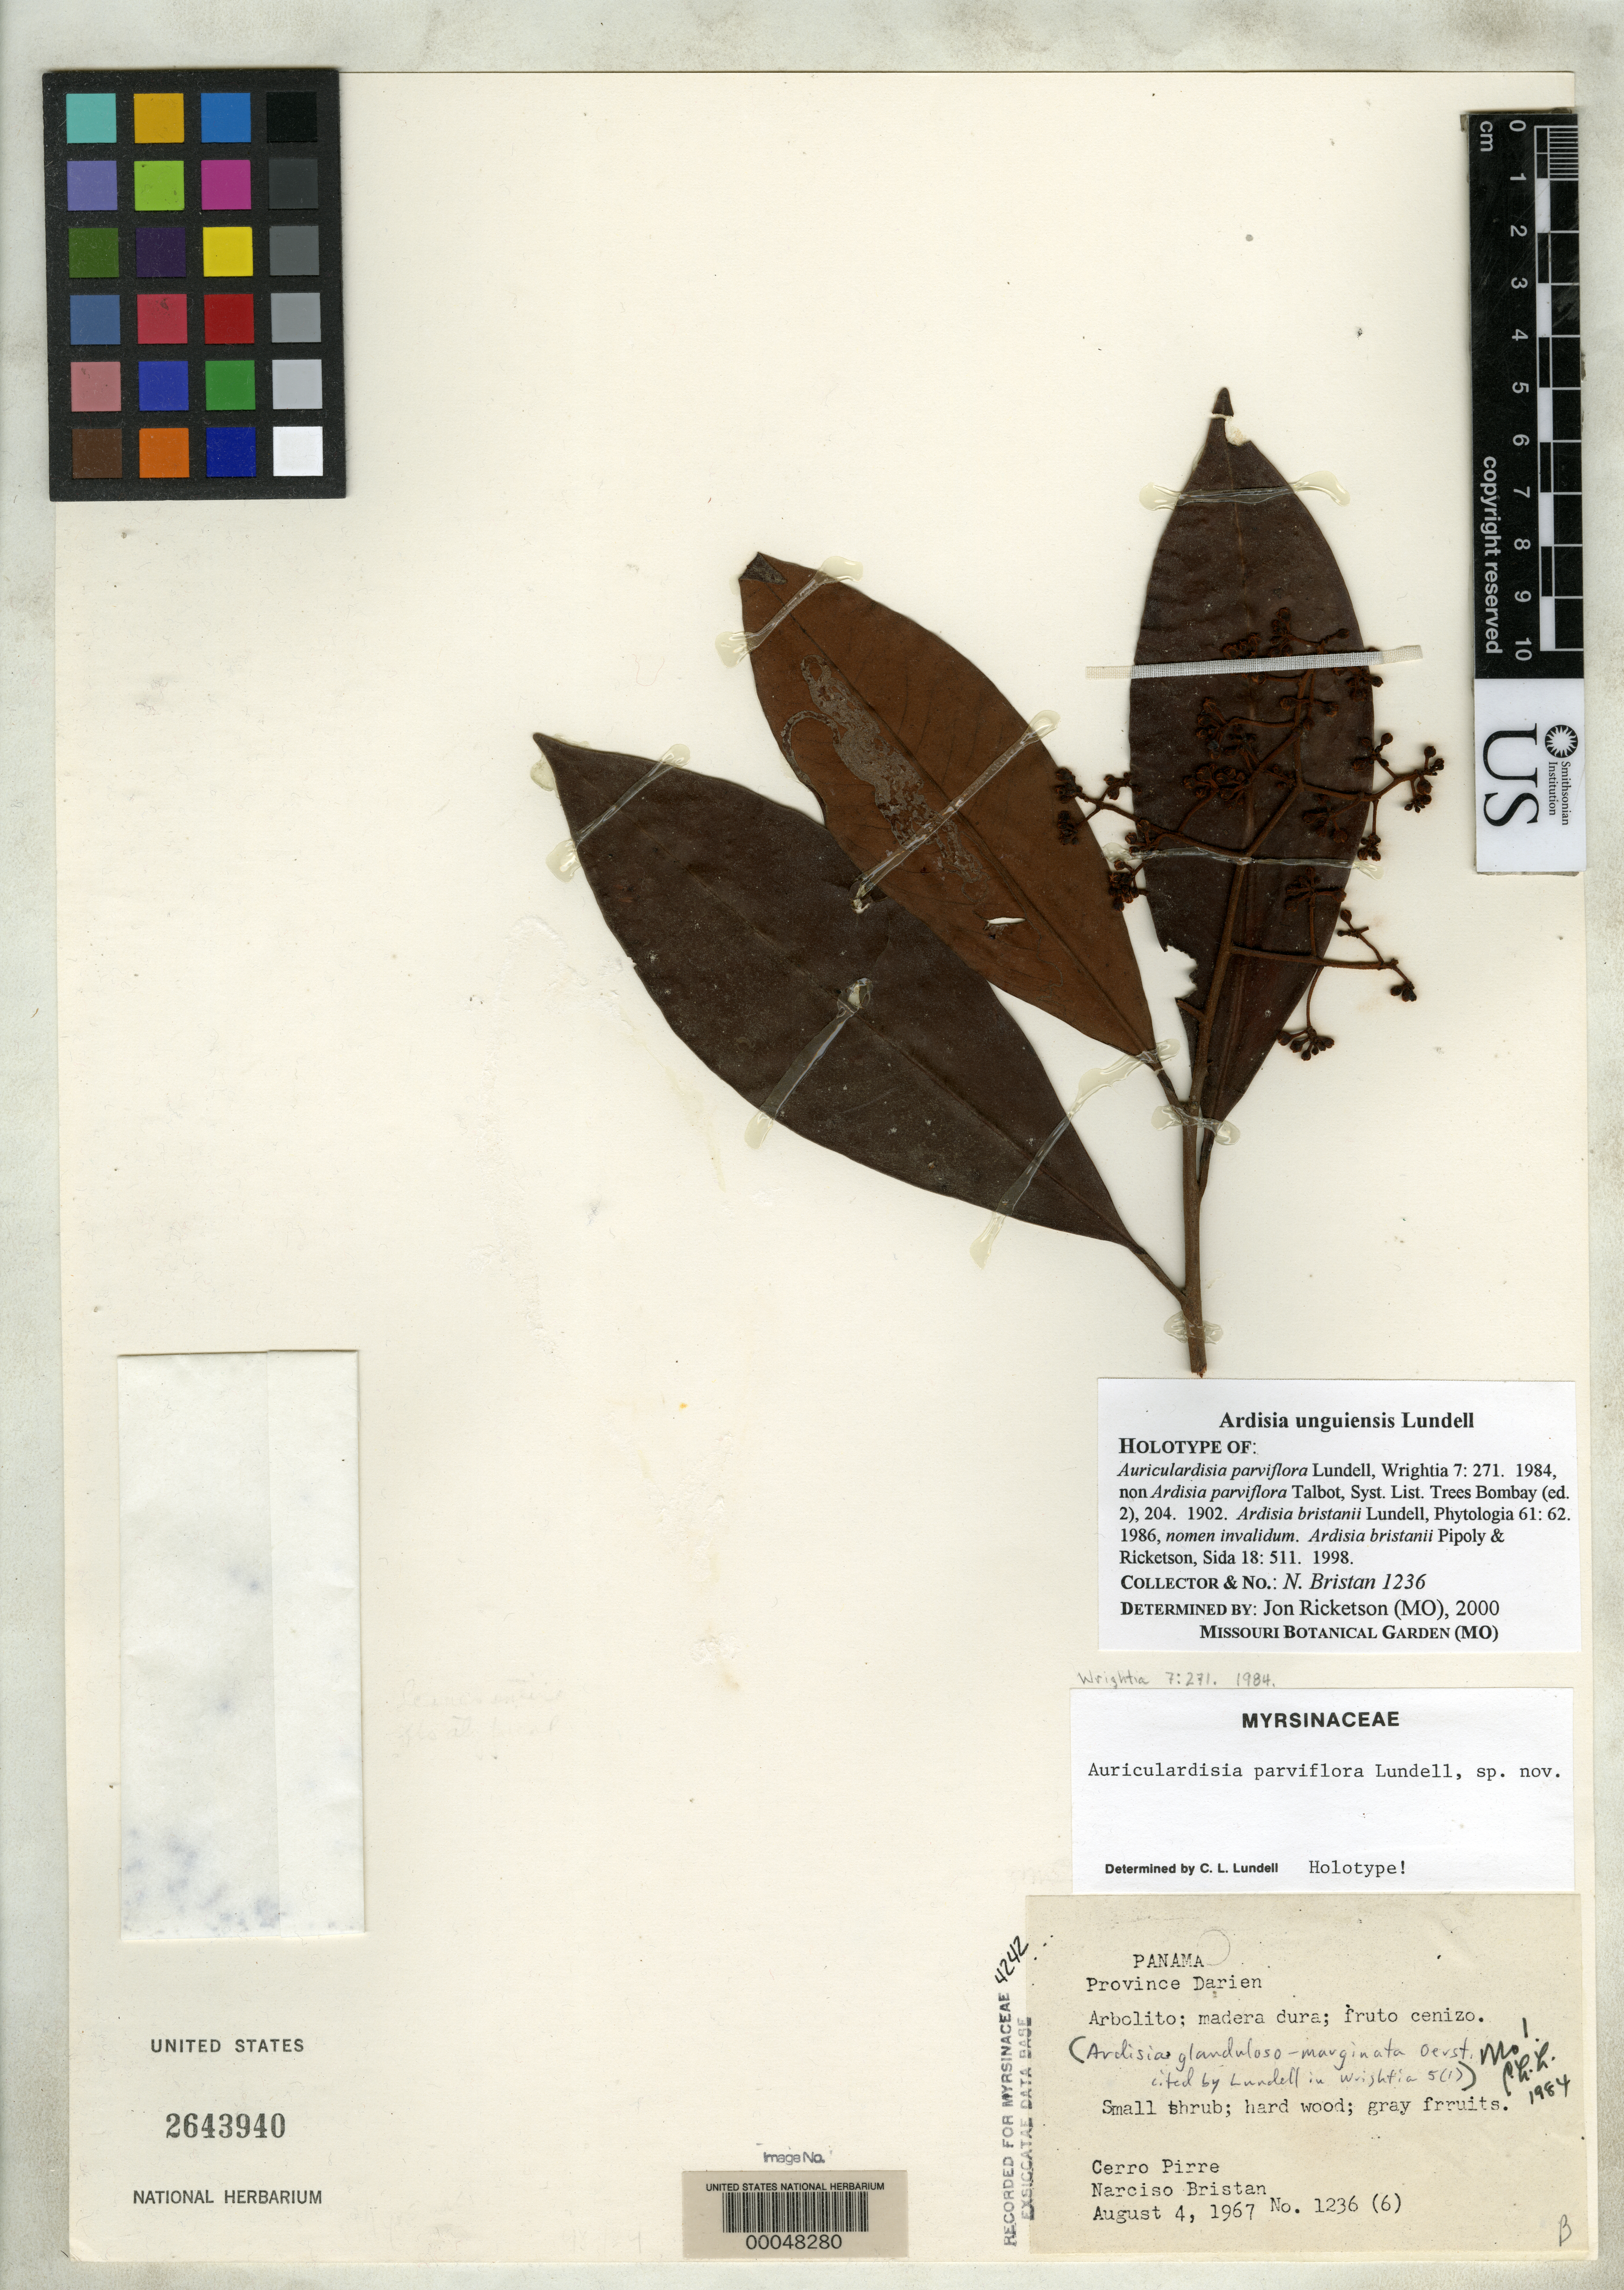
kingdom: Plantae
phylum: Tracheophyta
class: Magnoliopsida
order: Ericales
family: Primulaceae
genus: Auriculardisia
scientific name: Auriculardisia parviflora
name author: Lundell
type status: Holotype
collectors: N. Bristan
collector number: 1236 (6)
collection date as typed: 04 Aug 1967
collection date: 1967-08-04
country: Panama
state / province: Darién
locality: Cerro Pirre.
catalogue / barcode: US 2643940